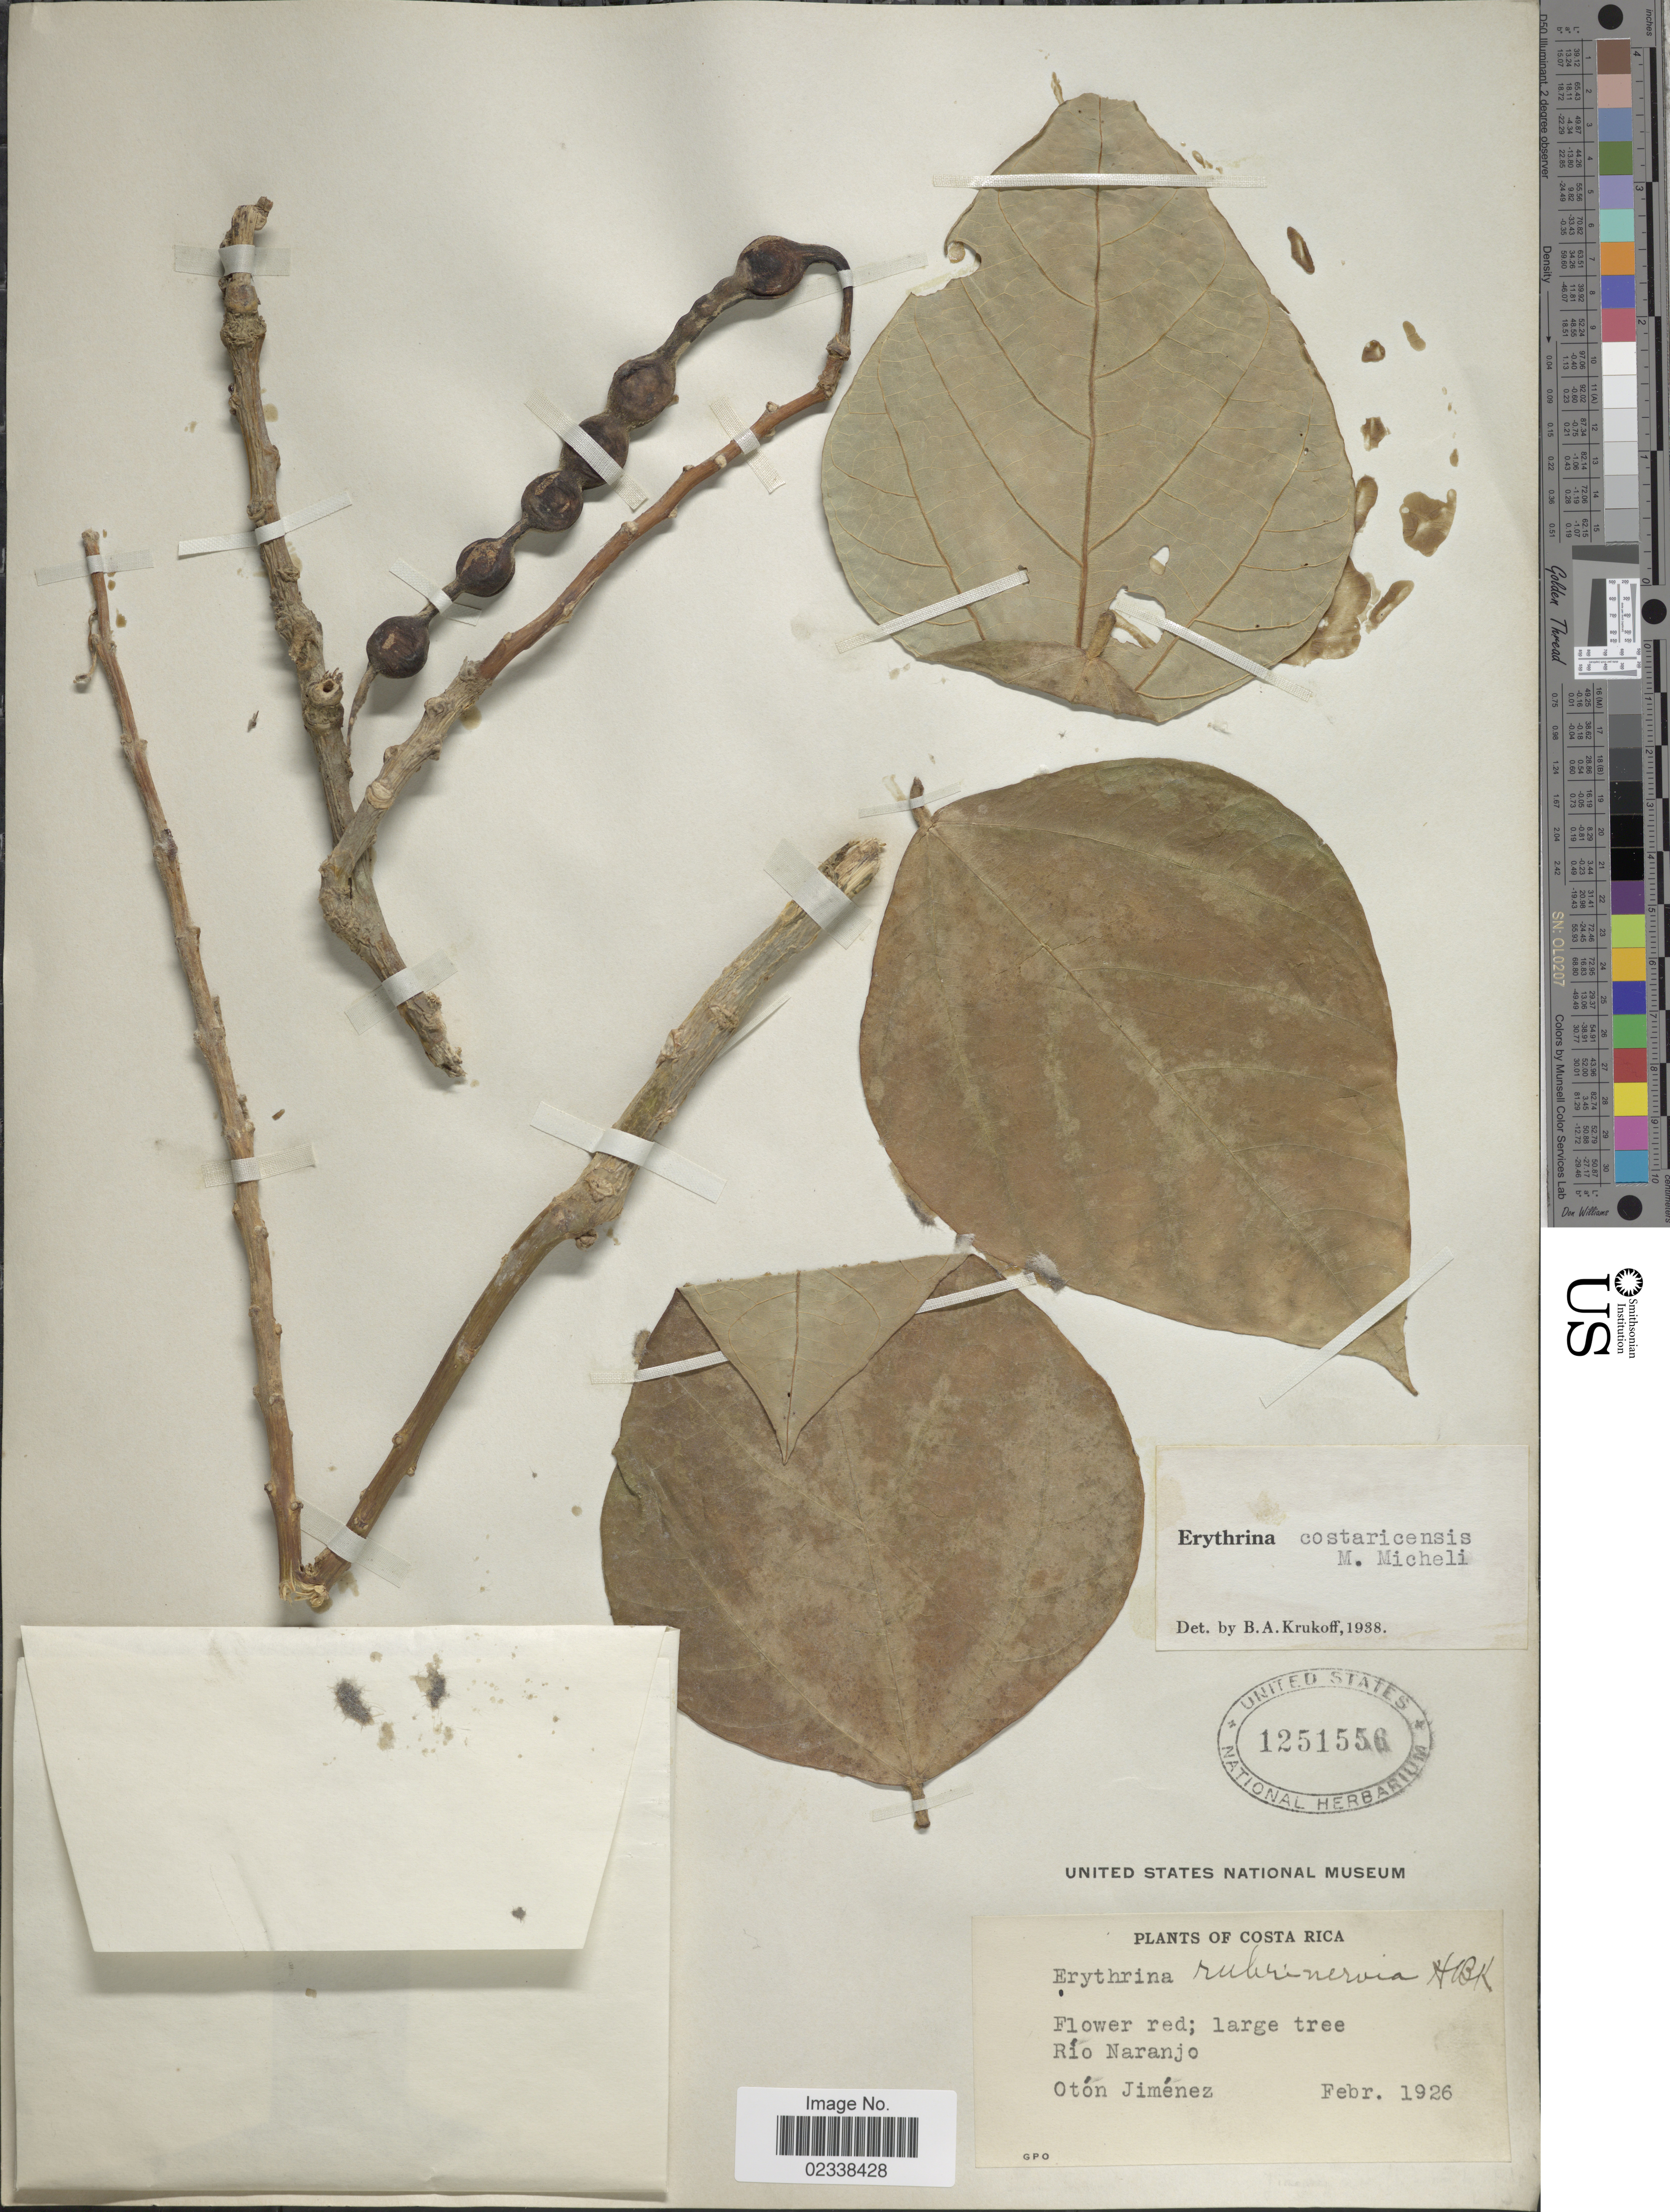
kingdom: Plantae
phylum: Tracheophyta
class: Magnoliopsida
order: Fabales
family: Fabaceae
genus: Erythrina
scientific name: Erythrina costaricensis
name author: Micheli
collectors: O. Jimenez L.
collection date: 1926-02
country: Costa Rica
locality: Rio Naranjo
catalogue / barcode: US 1251556